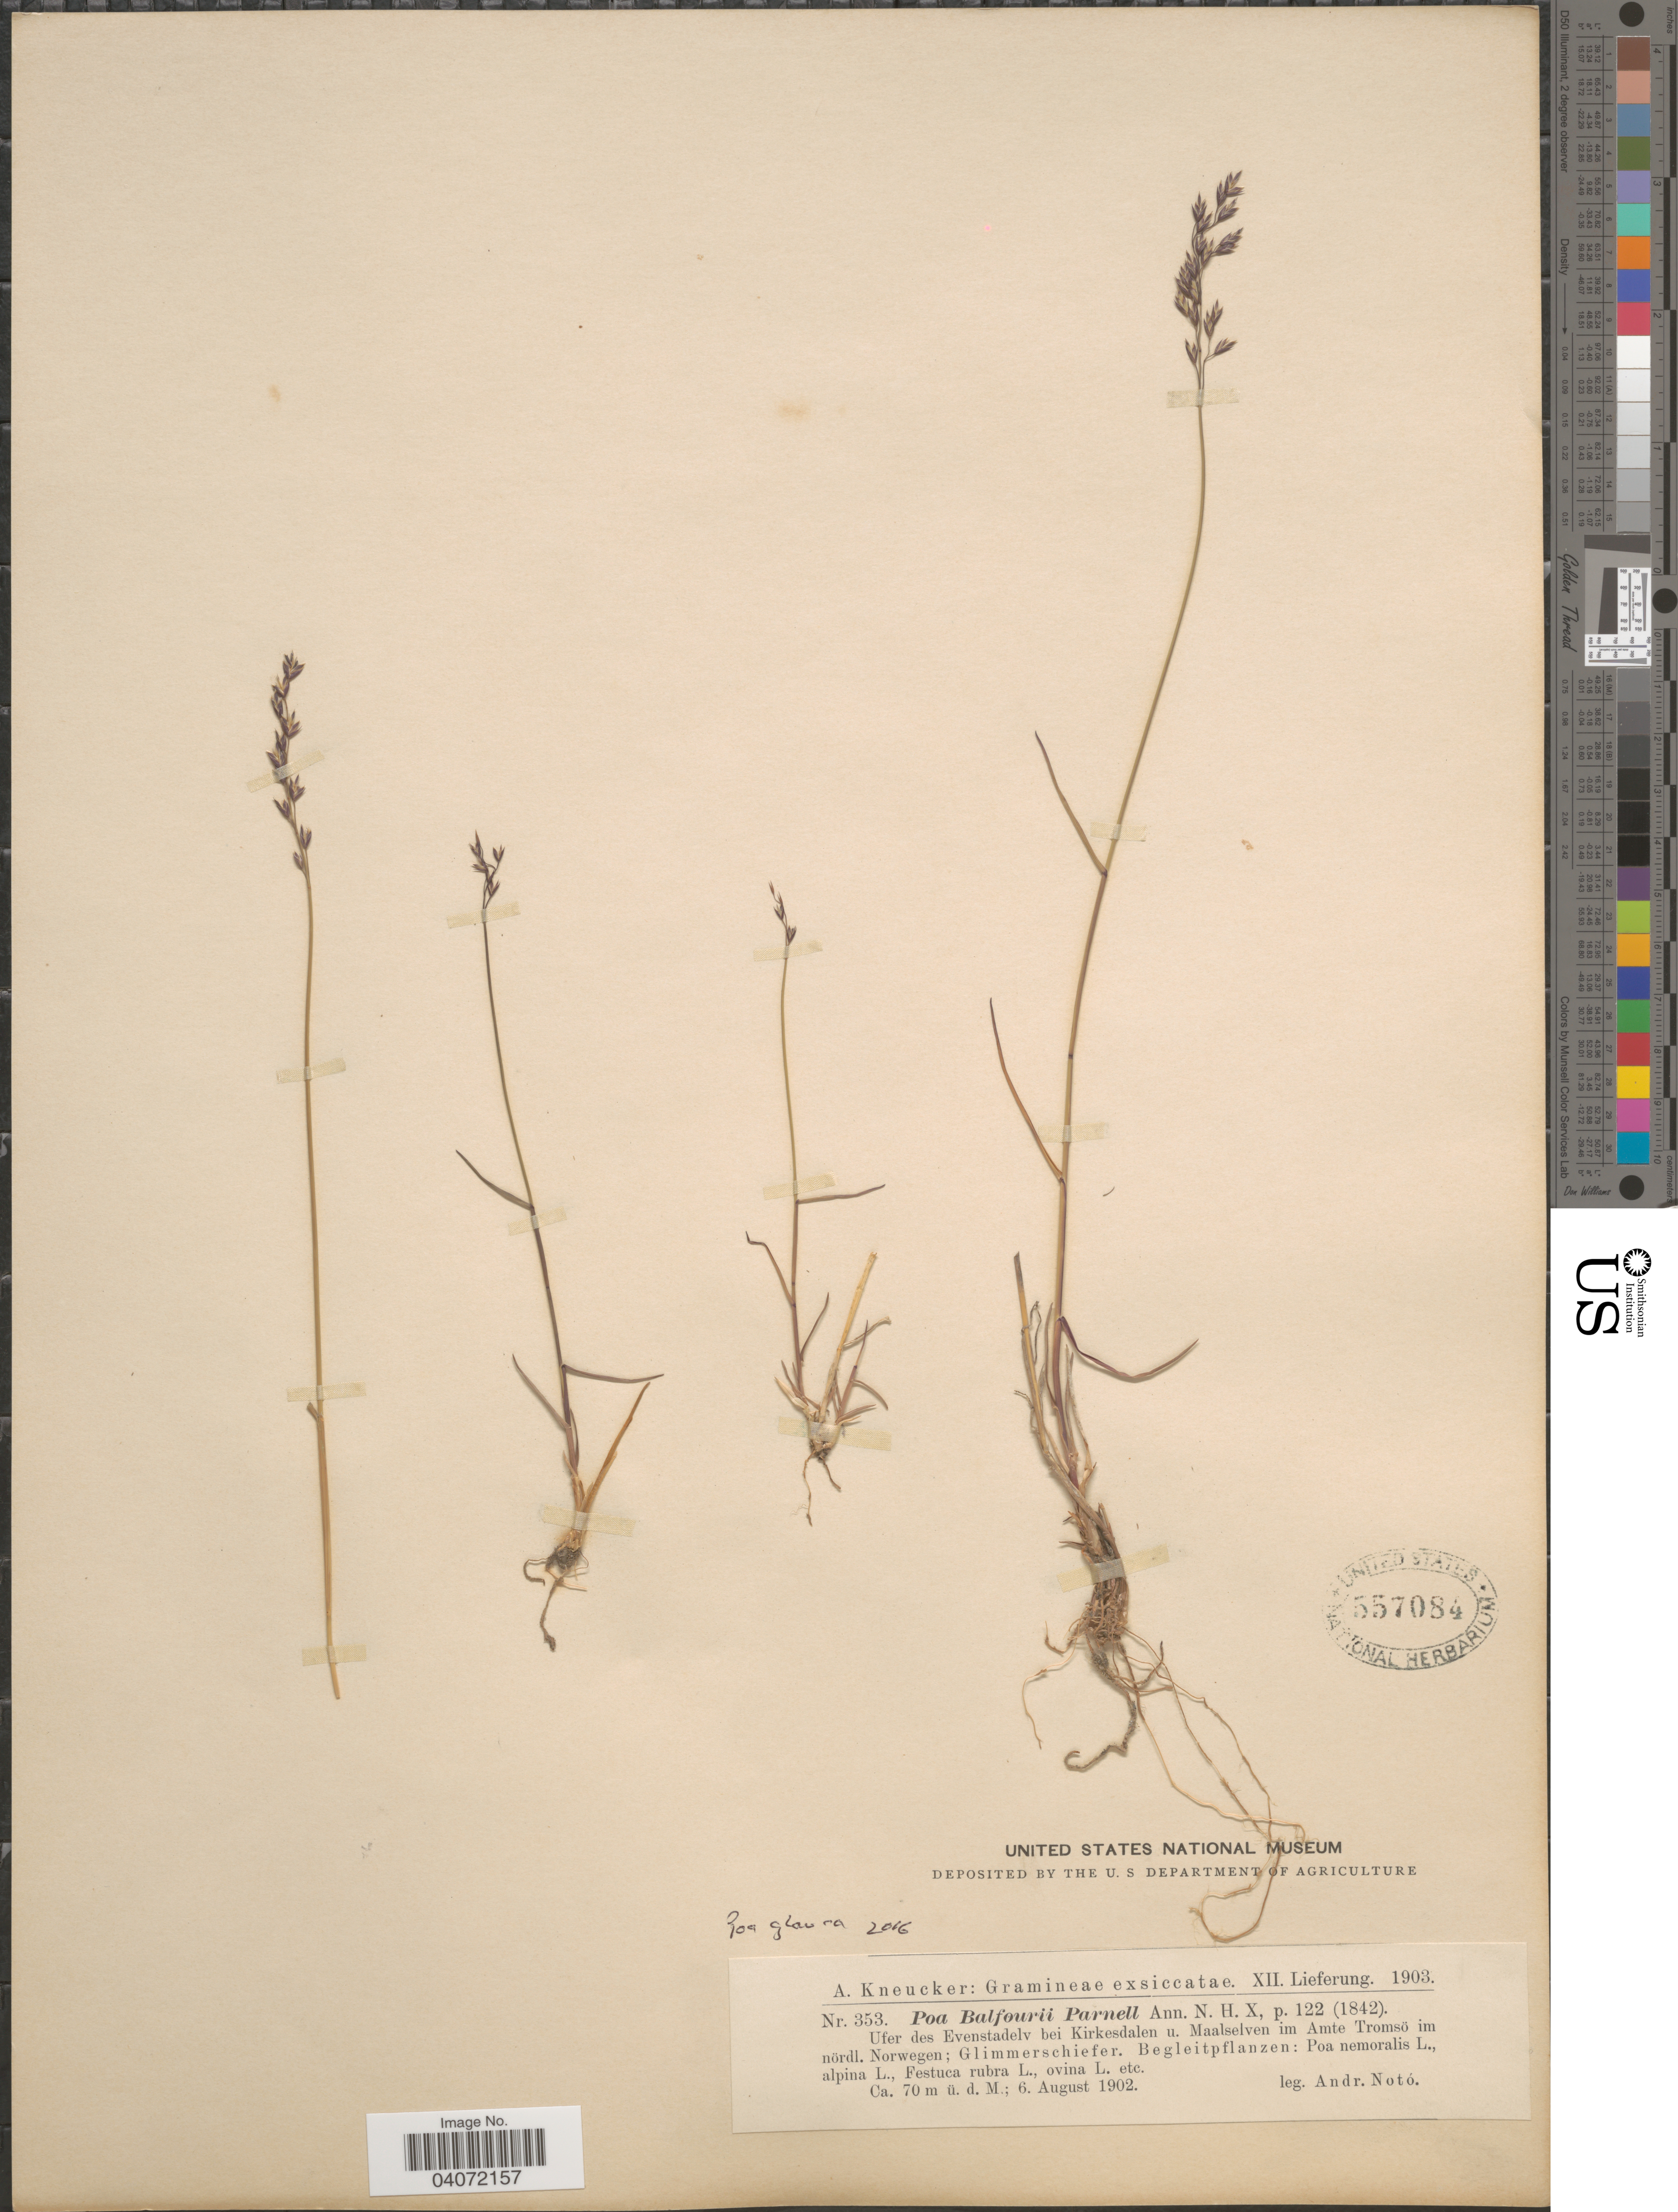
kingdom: Plantae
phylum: Tracheophyta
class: Liliopsida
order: Poales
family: Poaceae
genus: Poa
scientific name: Poa glauca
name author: Vahl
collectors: A. Noto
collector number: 353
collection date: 1902-08-06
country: Norway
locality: Ufer des Evenstadelv bei Kirkesdalen u. Maalselven im Amte Tromsö im nördl. Norwegen; Glimmerschiefer.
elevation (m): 70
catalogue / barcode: US 557084